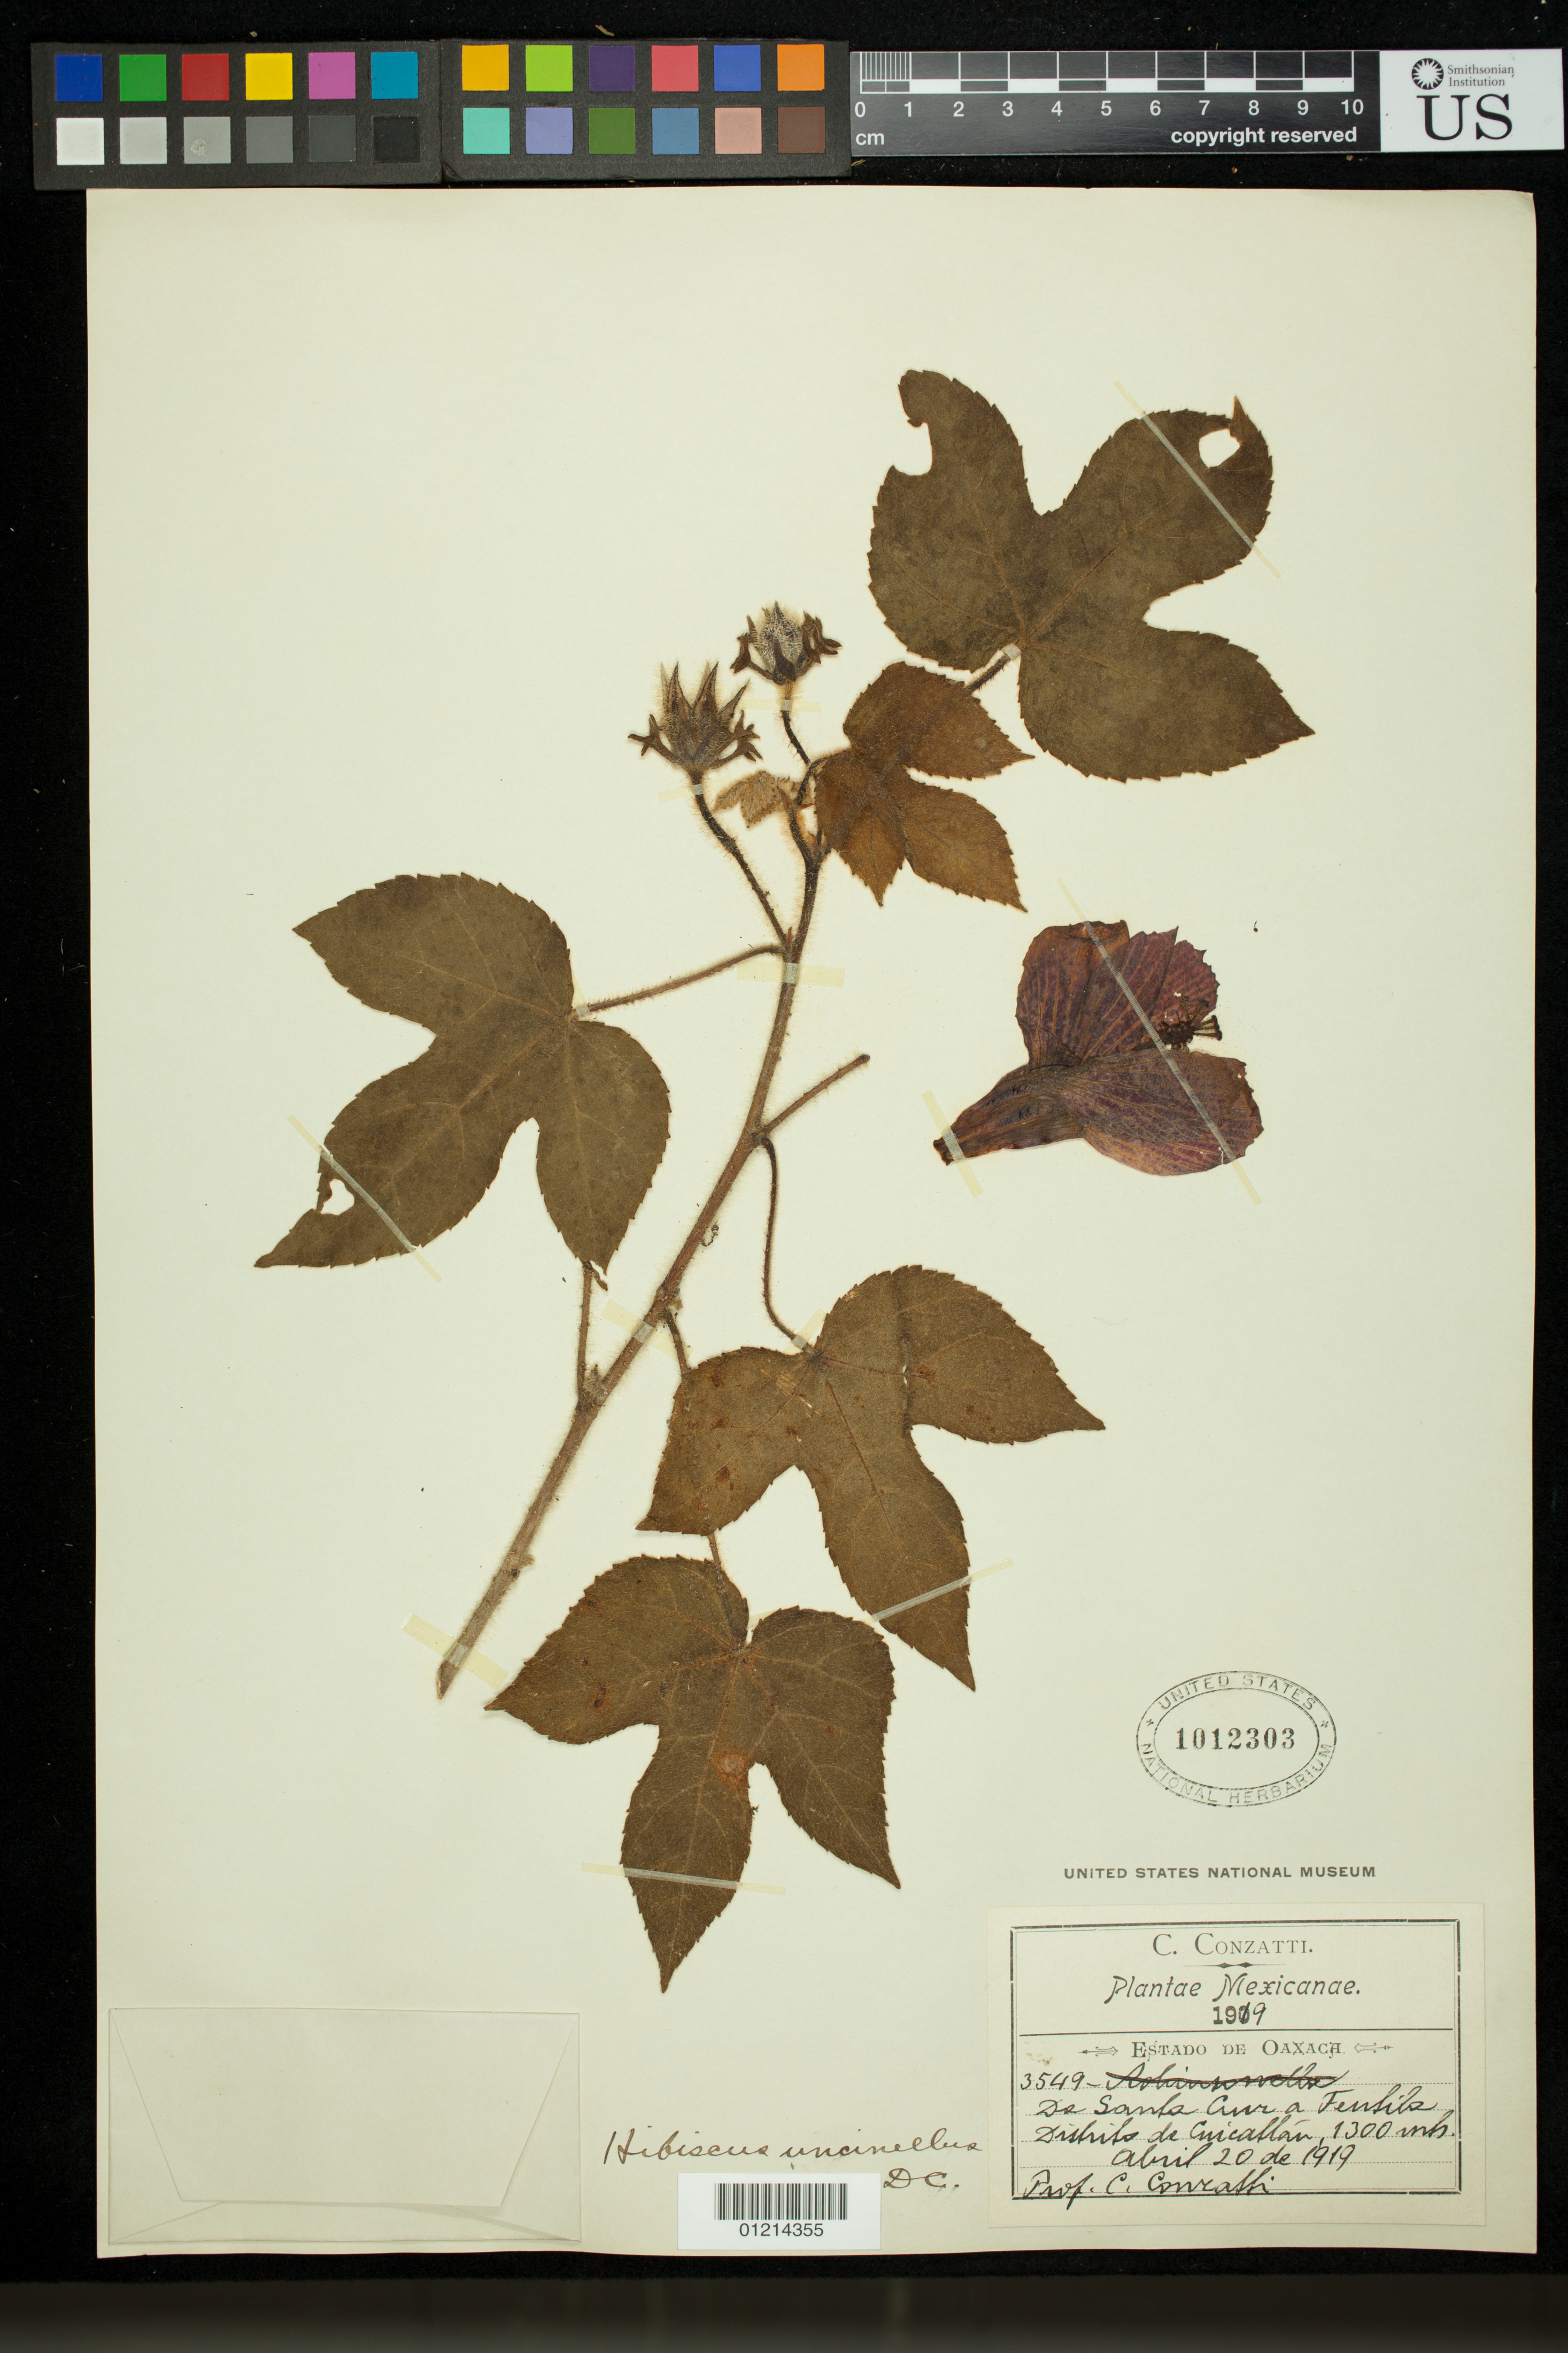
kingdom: Plantae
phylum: Tracheophyta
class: Magnoliopsida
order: Malvales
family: Malvaceae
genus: Sabdariffa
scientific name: Sabdariffa uncinella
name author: (DC.) M.M. Hanes & R.L. Barrett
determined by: Dorr, Laurence J., Curator (BOT), Smithsonian Institution - National Museum of Natural History (UNITED STATES)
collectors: C. Conzatti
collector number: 3549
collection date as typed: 20 Apr 1919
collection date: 1919-04-20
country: Mexico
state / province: Oaxaca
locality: Oaxaca, De Santa Cruz a Teutila. Distrito de Cuicatlán.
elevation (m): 1300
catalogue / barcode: US 1012303